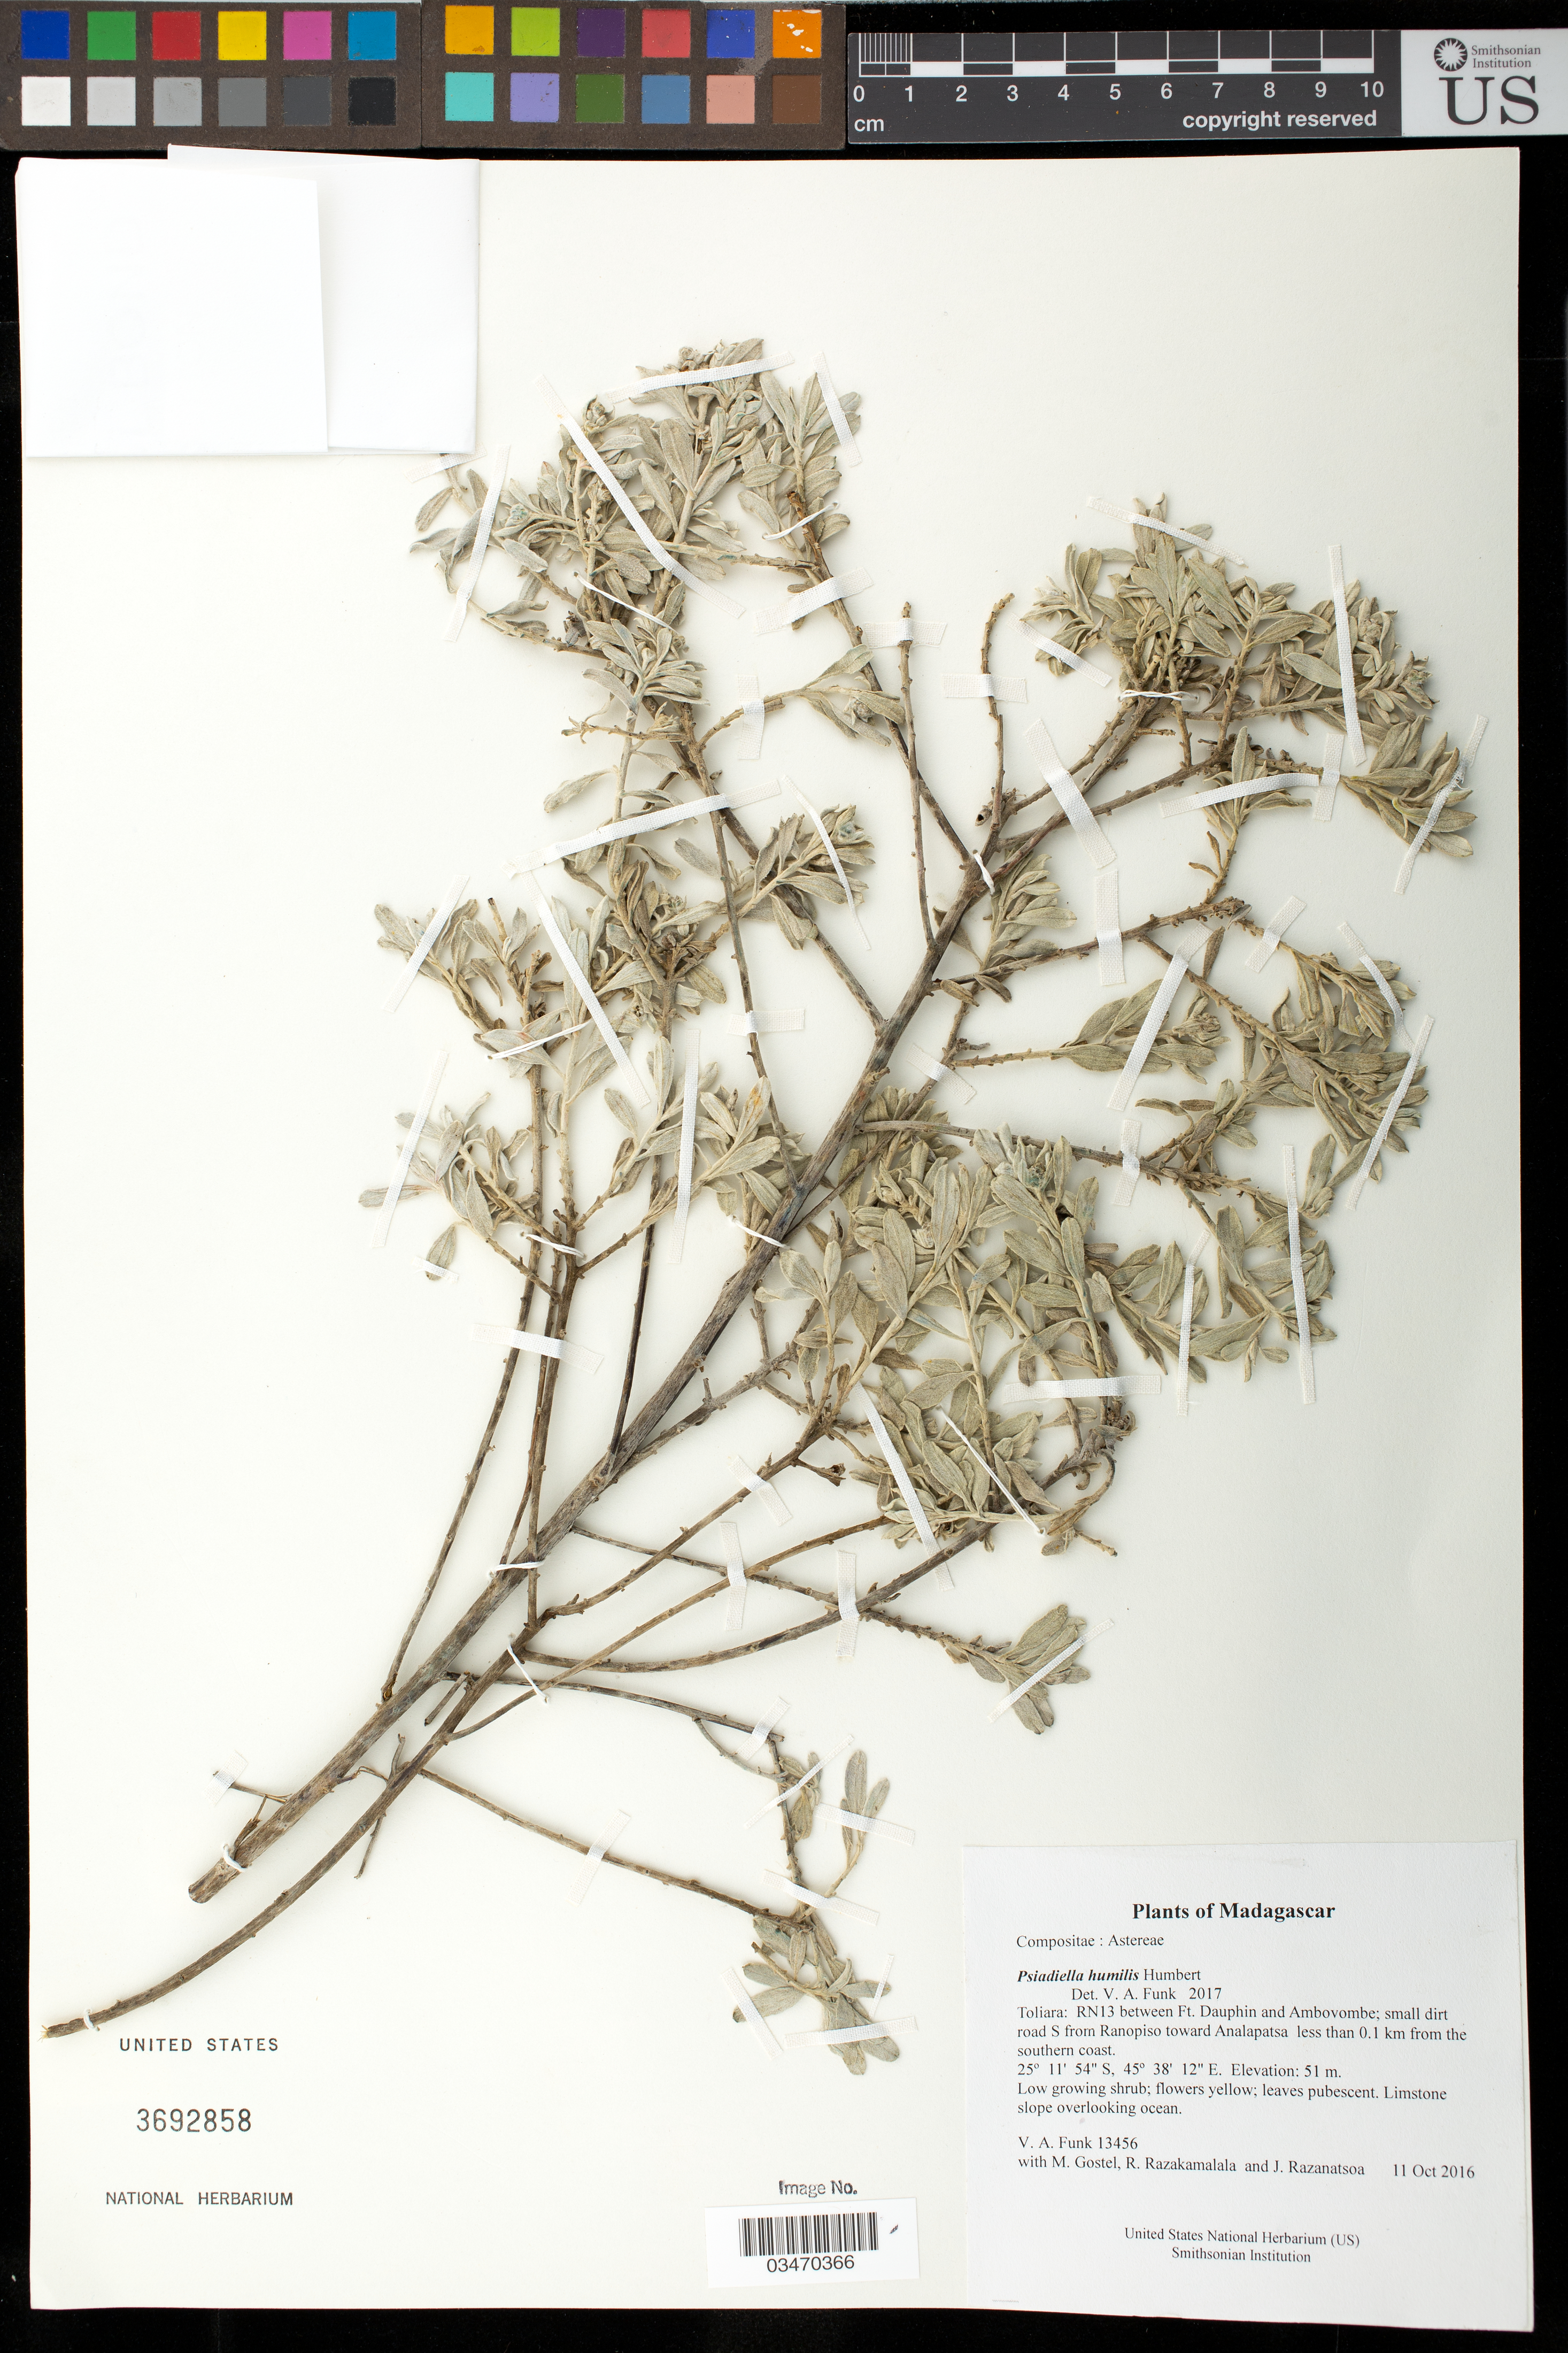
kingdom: Plantae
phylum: Tracheophyta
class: Magnoliopsida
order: Asterales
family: Asteraceae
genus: Psiadiella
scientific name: Psiadiella humilis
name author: Humbert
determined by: Funk, Vicki A., (BOT), Smithsonian Institution - National Museum of Natural History (UNITED STATES)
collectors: M. R. Gostel, R. Razakamalala & J. Razanatsoa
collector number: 13456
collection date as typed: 11 Oct 2016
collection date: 2016-10-11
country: Madagascar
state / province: Androy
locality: RN13 between Ft. Dauphin and Ambovombe; small dirt road S from Ranopiso toward Analapatsa less than 0.1 km from the southern coast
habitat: Limstone slope overlooking ocean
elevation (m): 51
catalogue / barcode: US 3692858